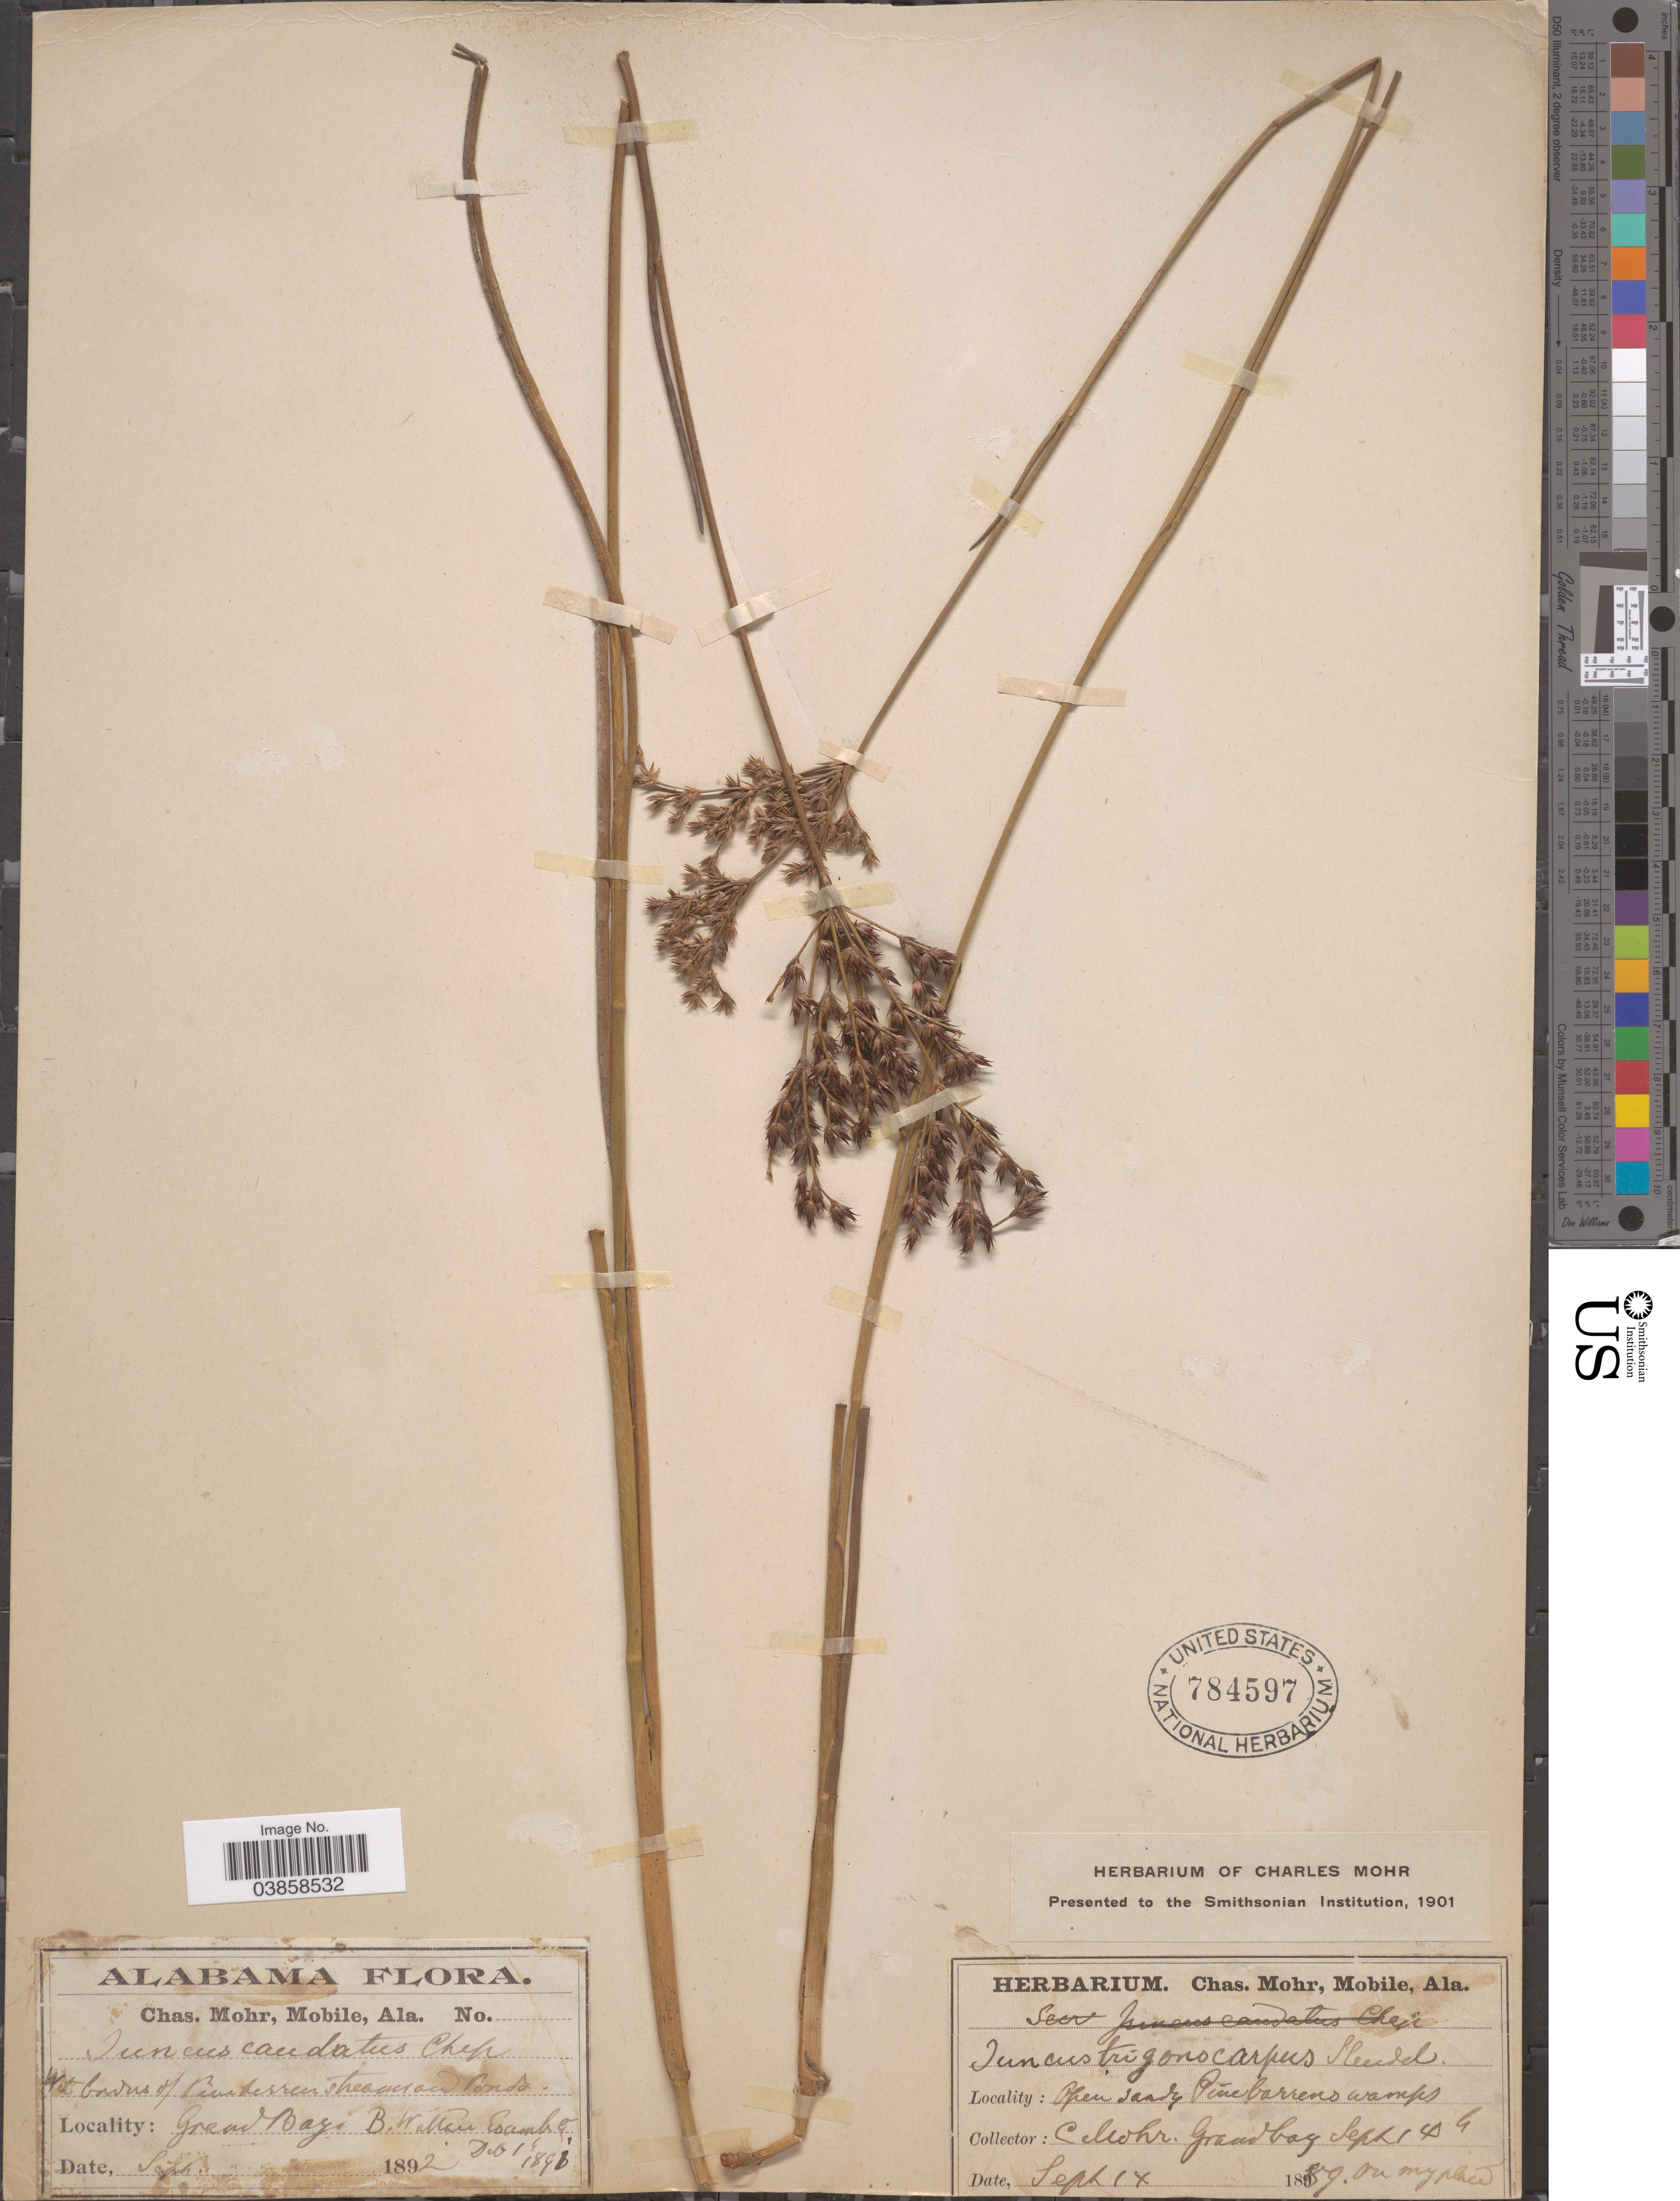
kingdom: Plantae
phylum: Tracheophyta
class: Liliopsida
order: Poales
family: Juncaceae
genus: Juncus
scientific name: Juncus trigonocarpus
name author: Steud.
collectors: C. T. Mohr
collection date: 1892-09-04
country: United States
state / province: Alabama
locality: Grand Bay.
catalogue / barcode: US 784597